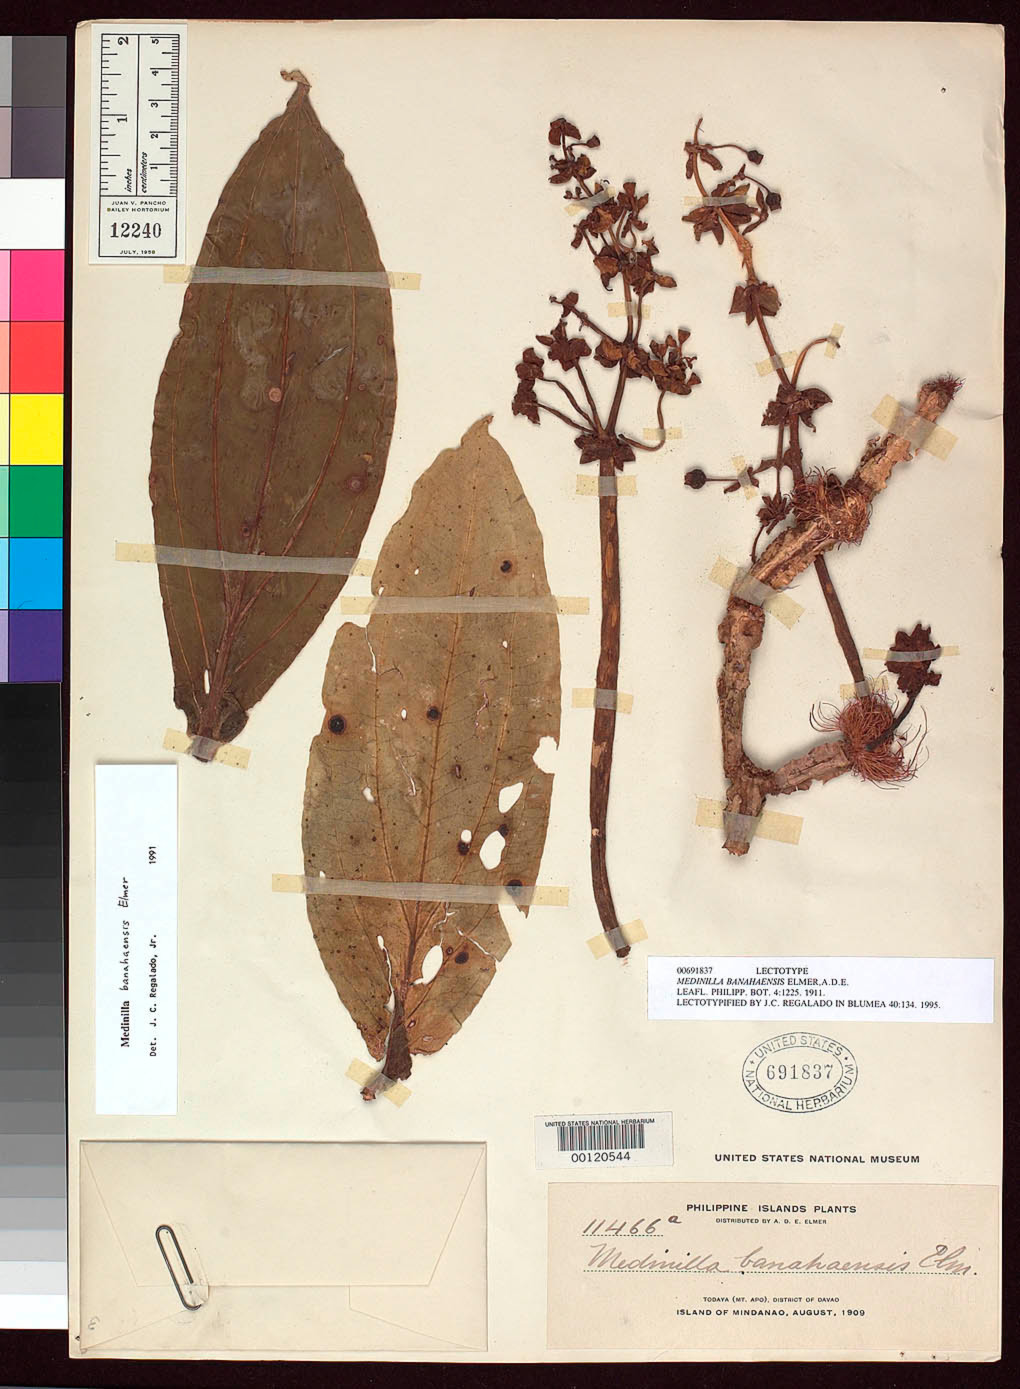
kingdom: Plantae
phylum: Tracheophyta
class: Magnoliopsida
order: Myrtales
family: Melastomataceae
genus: Medinilla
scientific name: Medinilla banahaensis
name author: Elmer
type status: Lectotype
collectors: A. D. E. Elmer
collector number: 11466 a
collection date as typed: Aug 1909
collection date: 1909-08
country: Philippines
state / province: Davao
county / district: Davao del Sur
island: Mindanao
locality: Todaya (Mt. Apo), District of Davao, Island of Mindanao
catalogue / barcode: US 691837